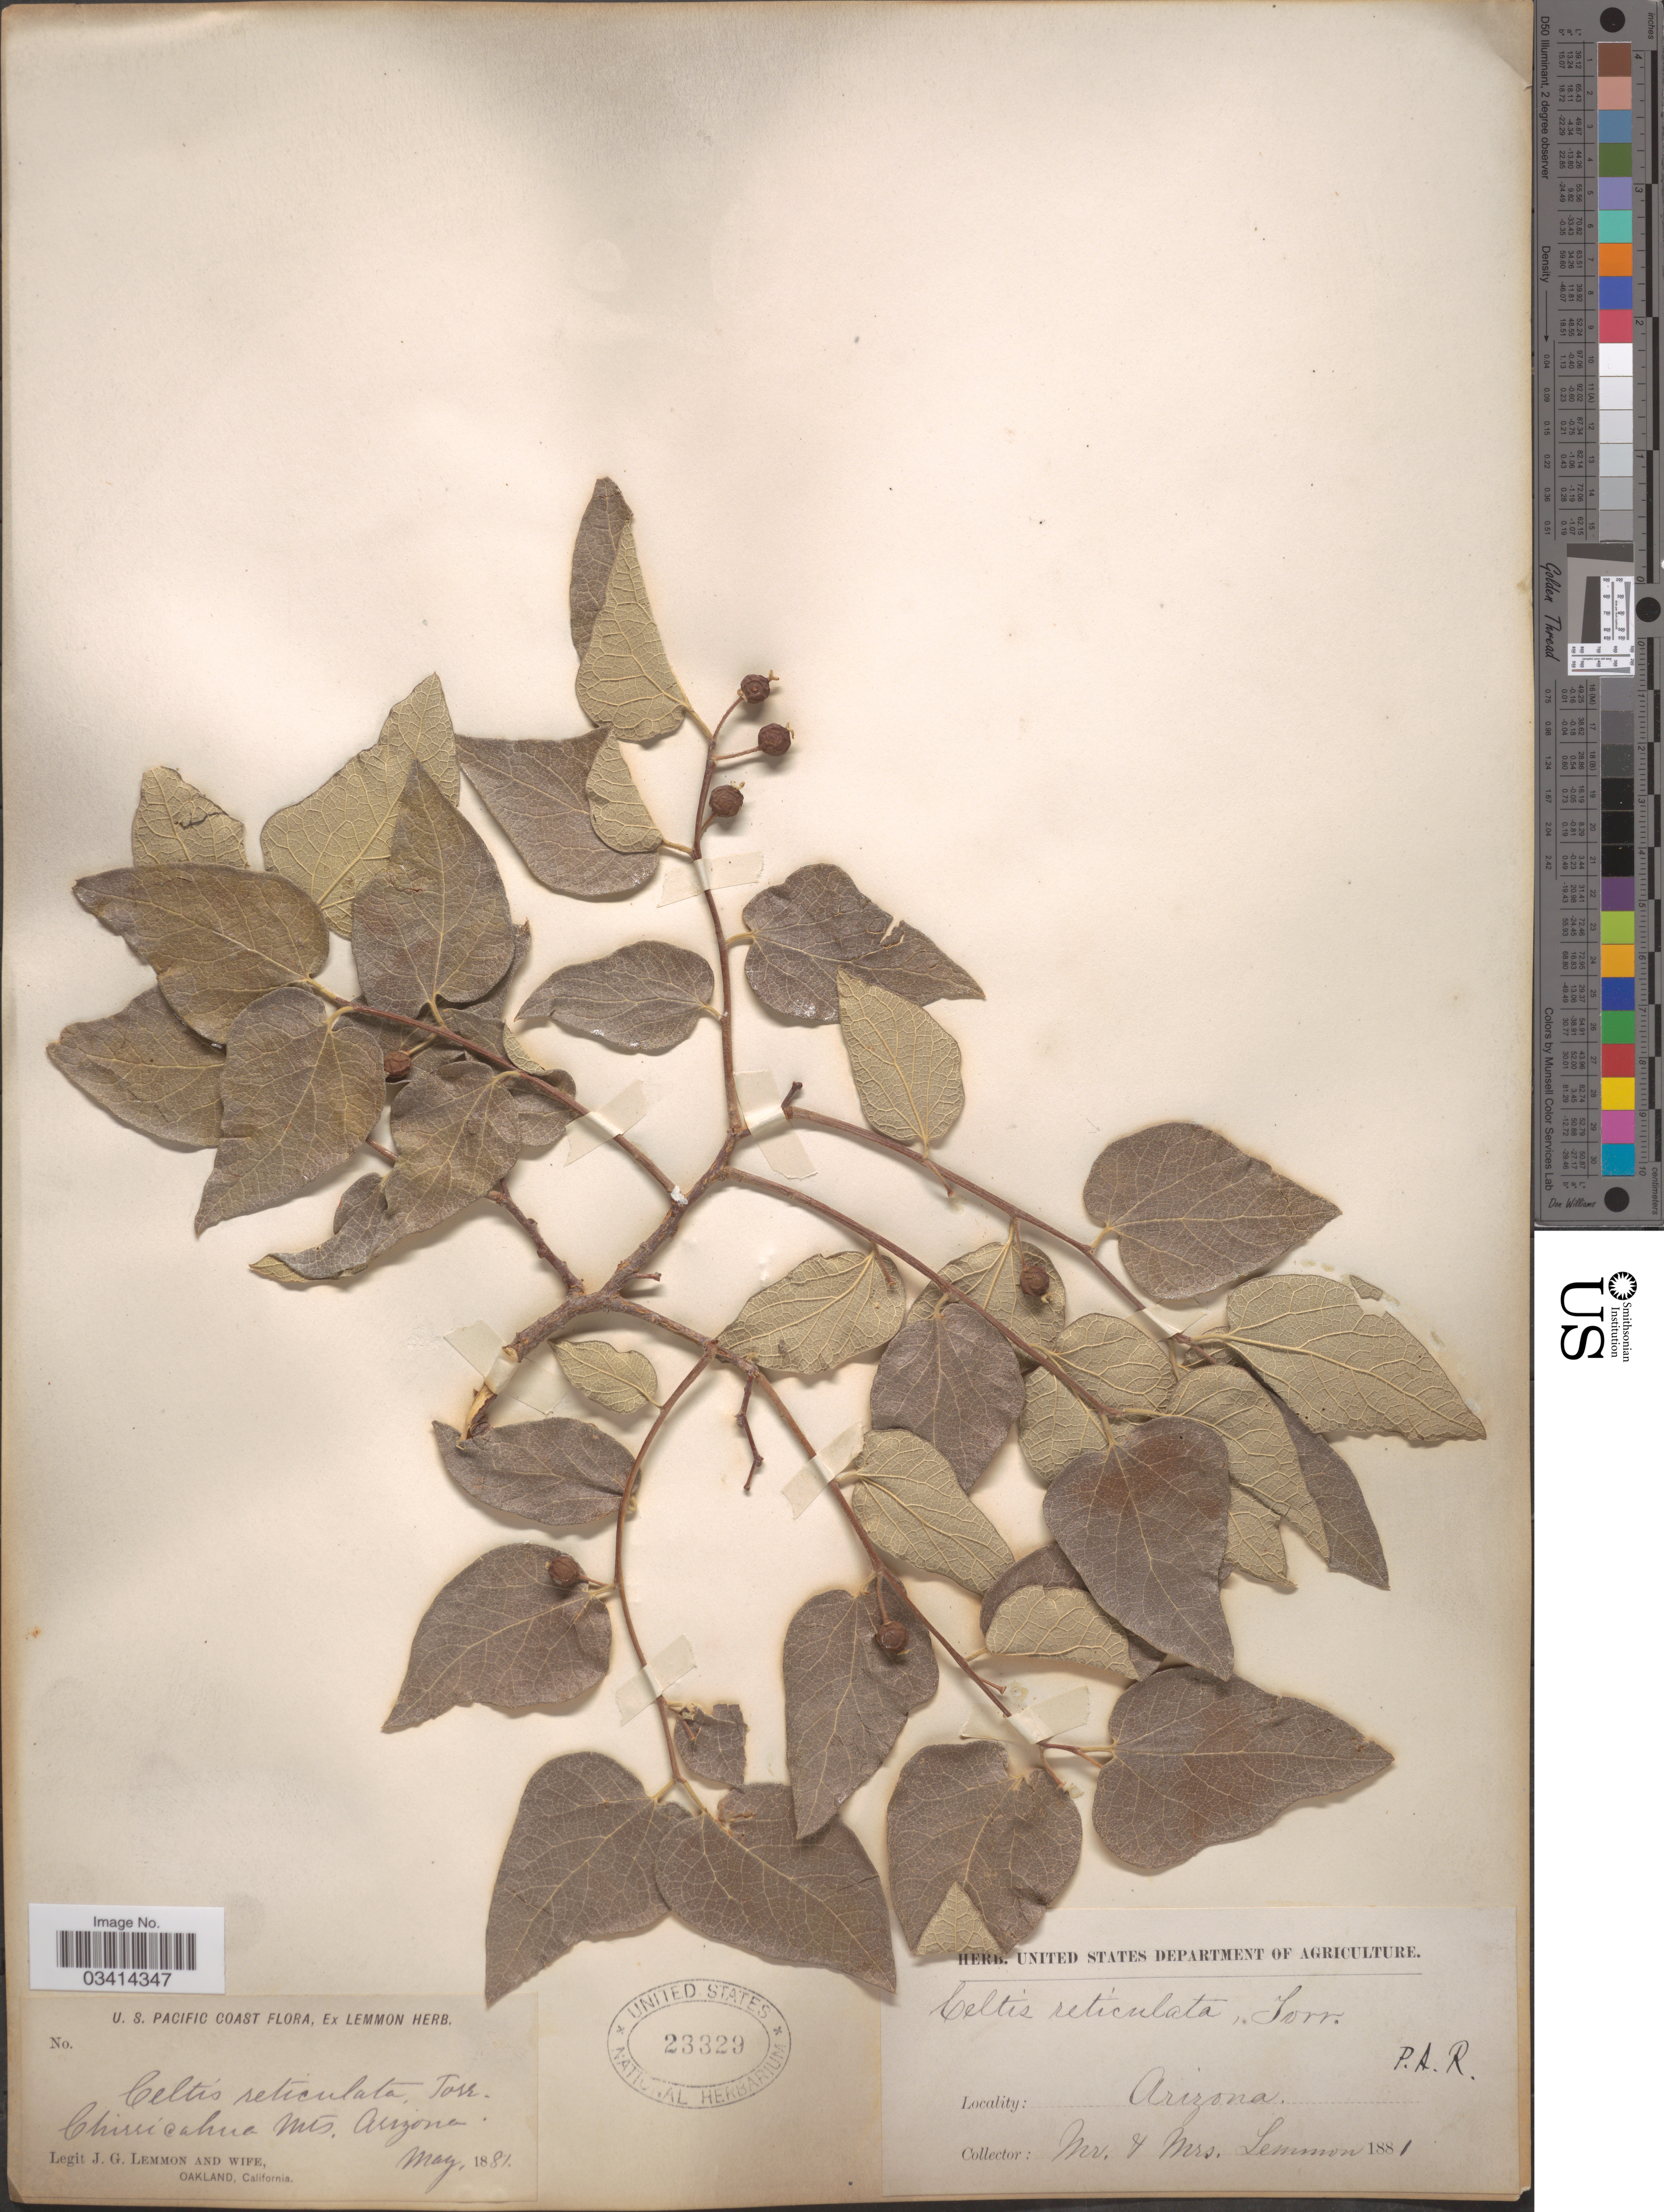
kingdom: Plantae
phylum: Tracheophyta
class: Magnoliopsida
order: Rosales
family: Cannabaceae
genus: Celtis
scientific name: Celtis reticulata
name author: Torr.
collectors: J. Lemmon & Lemmon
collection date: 1881-05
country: United States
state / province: Arizona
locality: U.S. Pacific Coast, Chiricahua Mts.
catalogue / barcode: US 23329